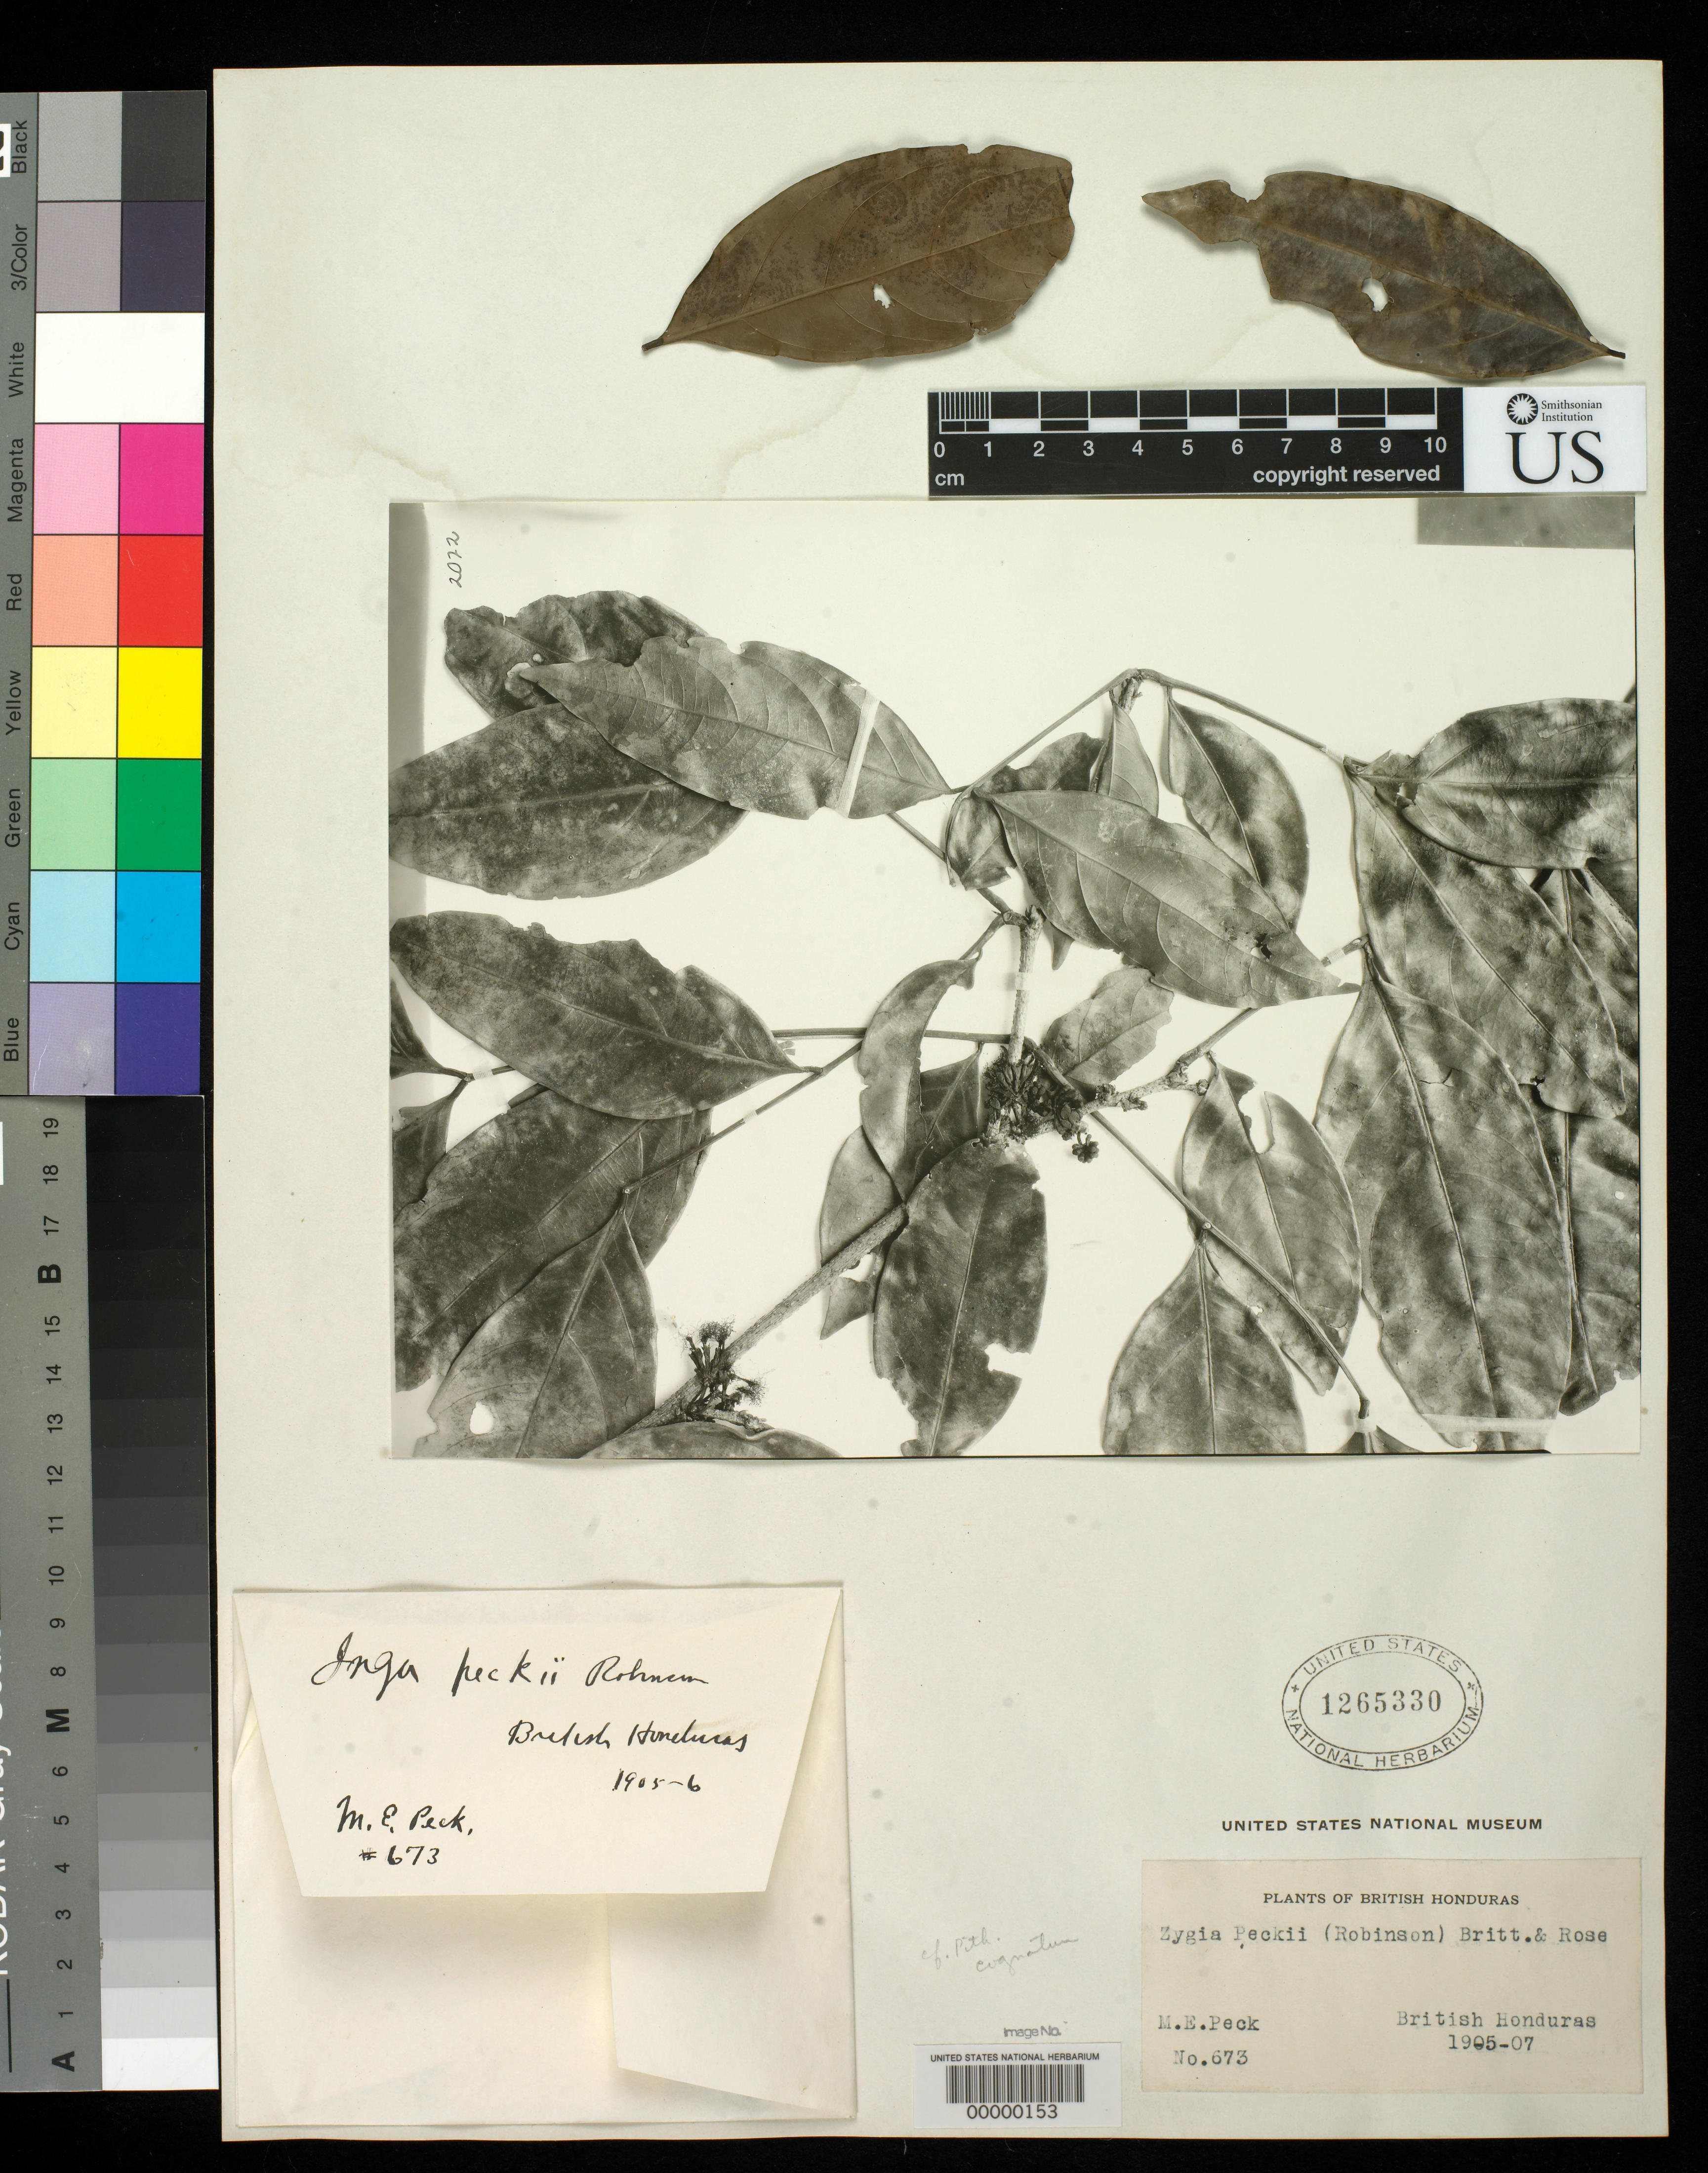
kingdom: Plantae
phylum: Tracheophyta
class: Magnoliopsida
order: Fabales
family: Fabaceae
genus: Inga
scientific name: Inga peckii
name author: B.L. Rob.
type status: Type Fragment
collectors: M. E. Peck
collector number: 673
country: Belize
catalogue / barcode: US 1265330